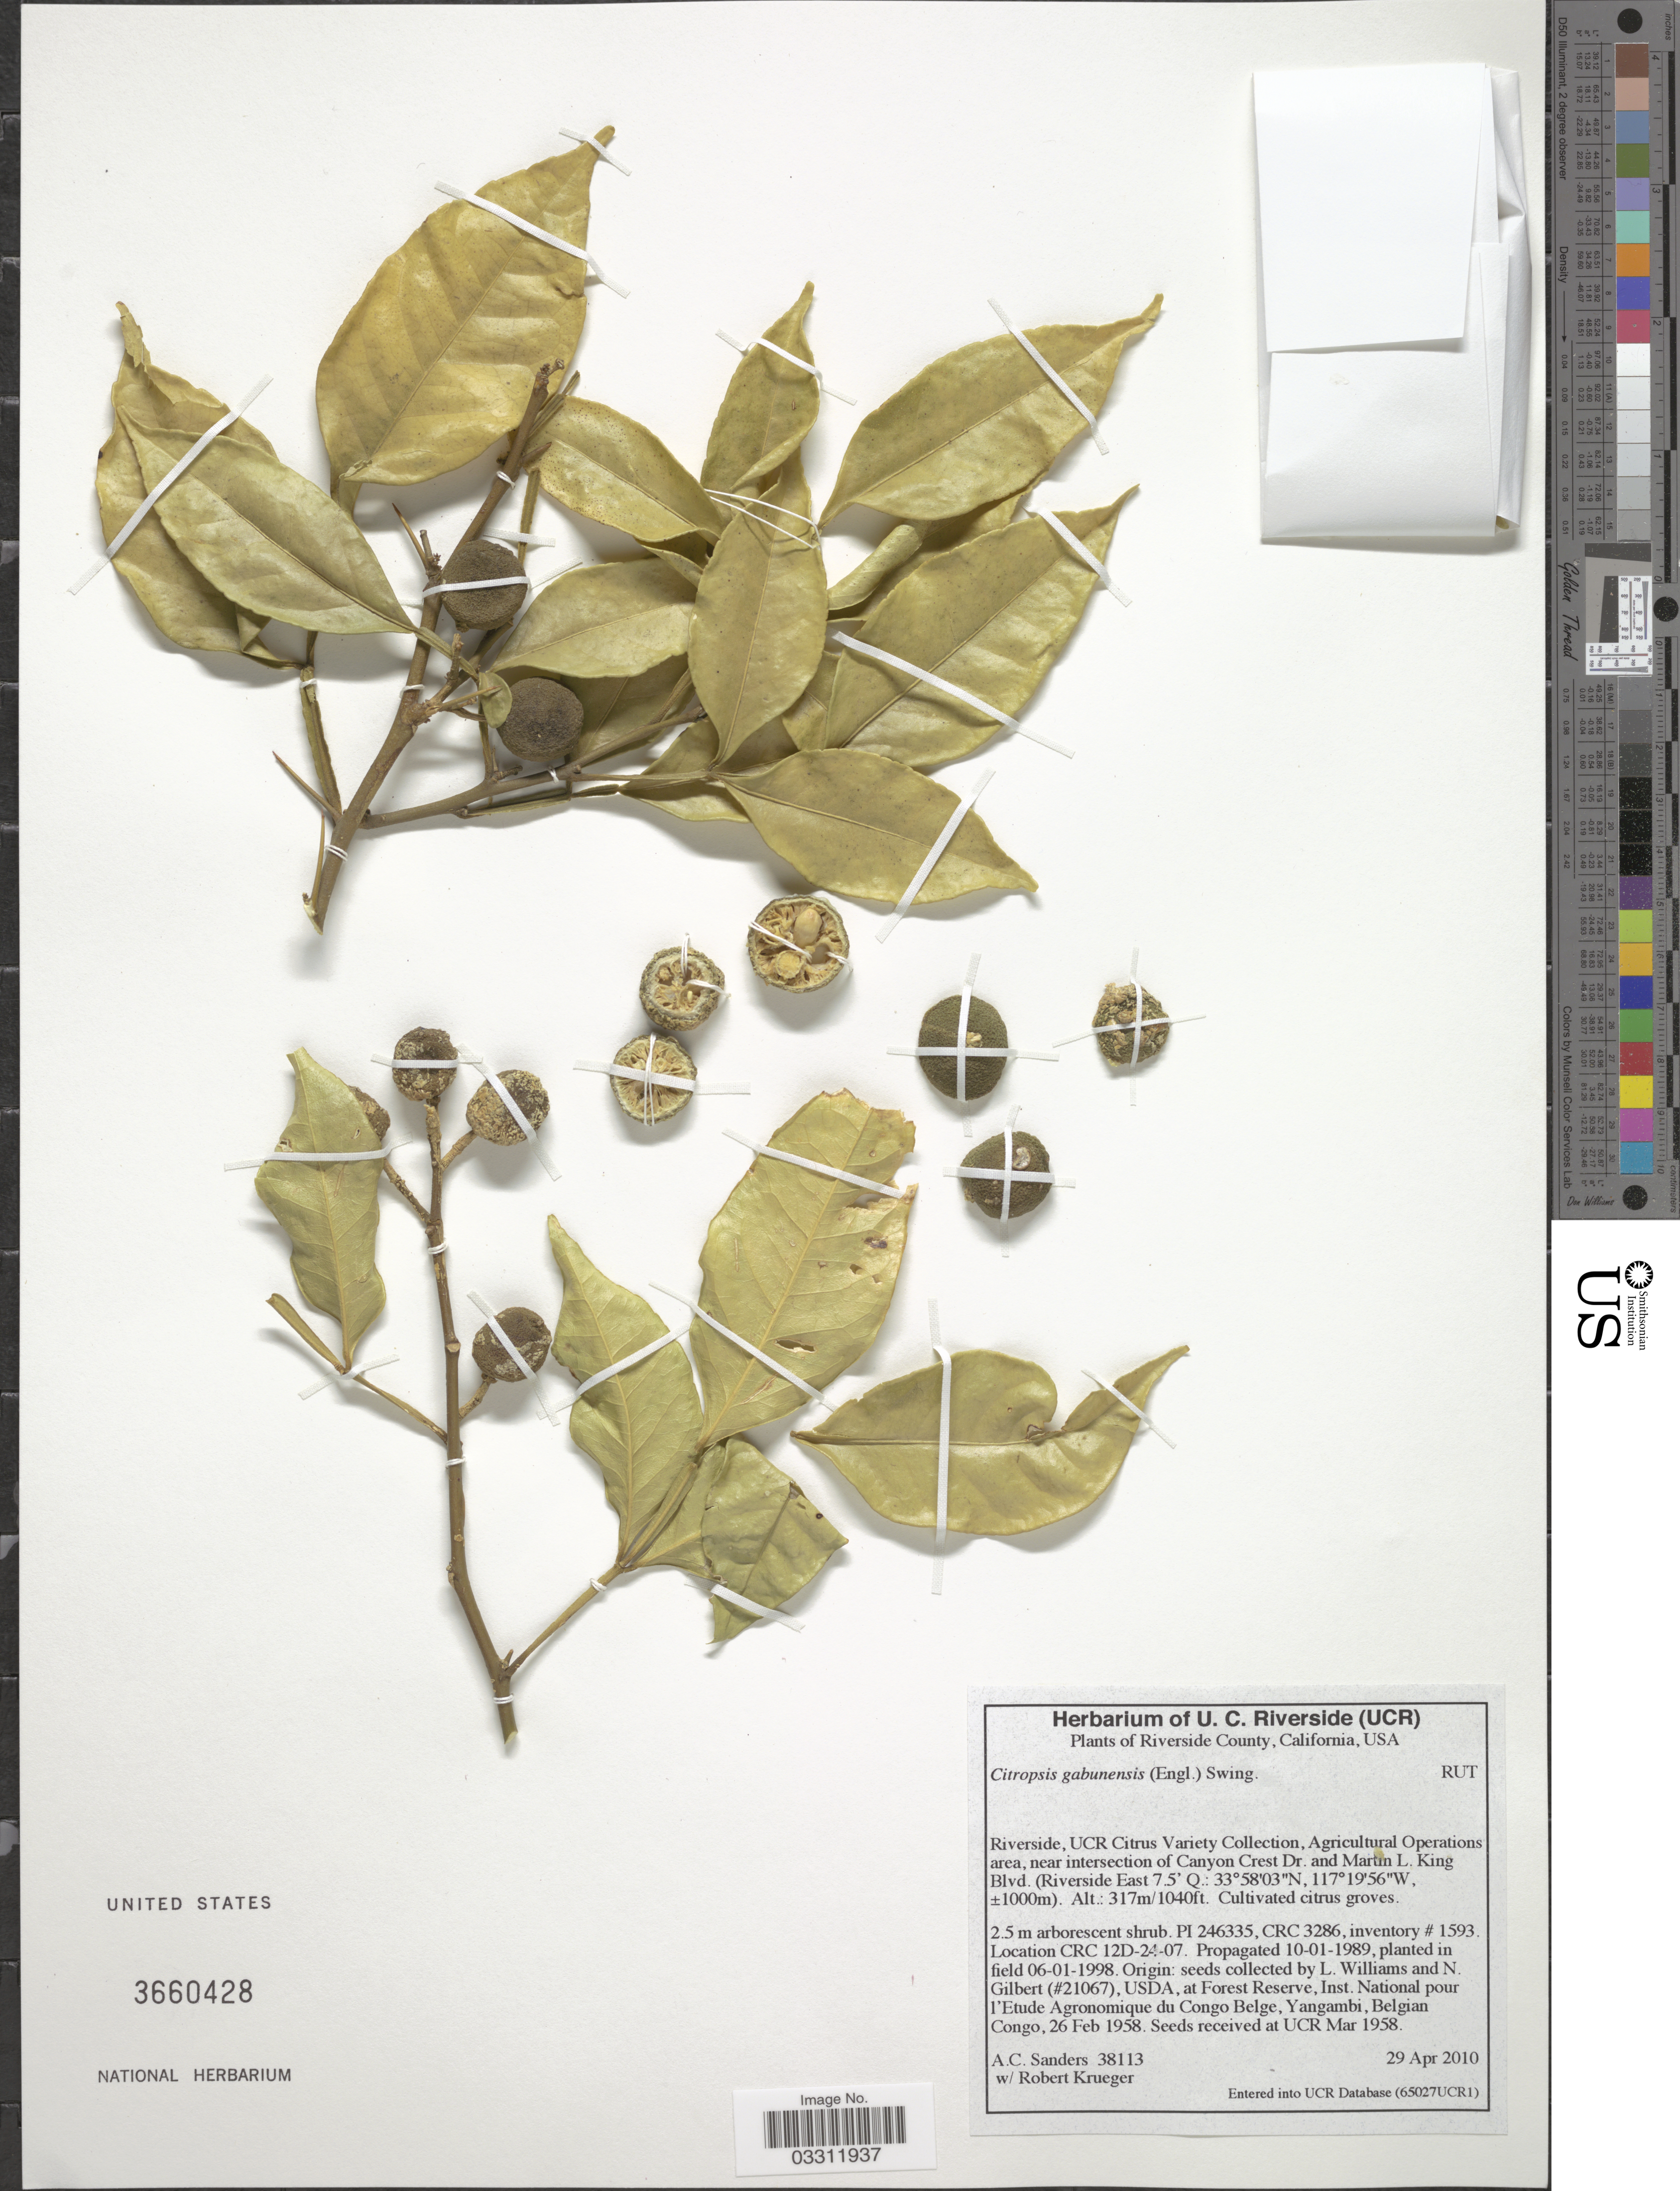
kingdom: Plantae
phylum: Tracheophyta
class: Magnoliopsida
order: Sapindales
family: Rutaceae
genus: Citropsis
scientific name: Citropsis gabunensis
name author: (Engl.) Swingle & M. Kellerm.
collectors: A. Sanders & R. Krueger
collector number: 38113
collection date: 2010-04-29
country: United States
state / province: California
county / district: Riverside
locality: Riverside County, USA. Riverside, UCR Citrus Variety Collection, Agricultural Operations area, near intersection of Canyon Crest Dr. and Martin L. King Blvd. (Riverside East 7.5' Q.)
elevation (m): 317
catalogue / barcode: US 3660428